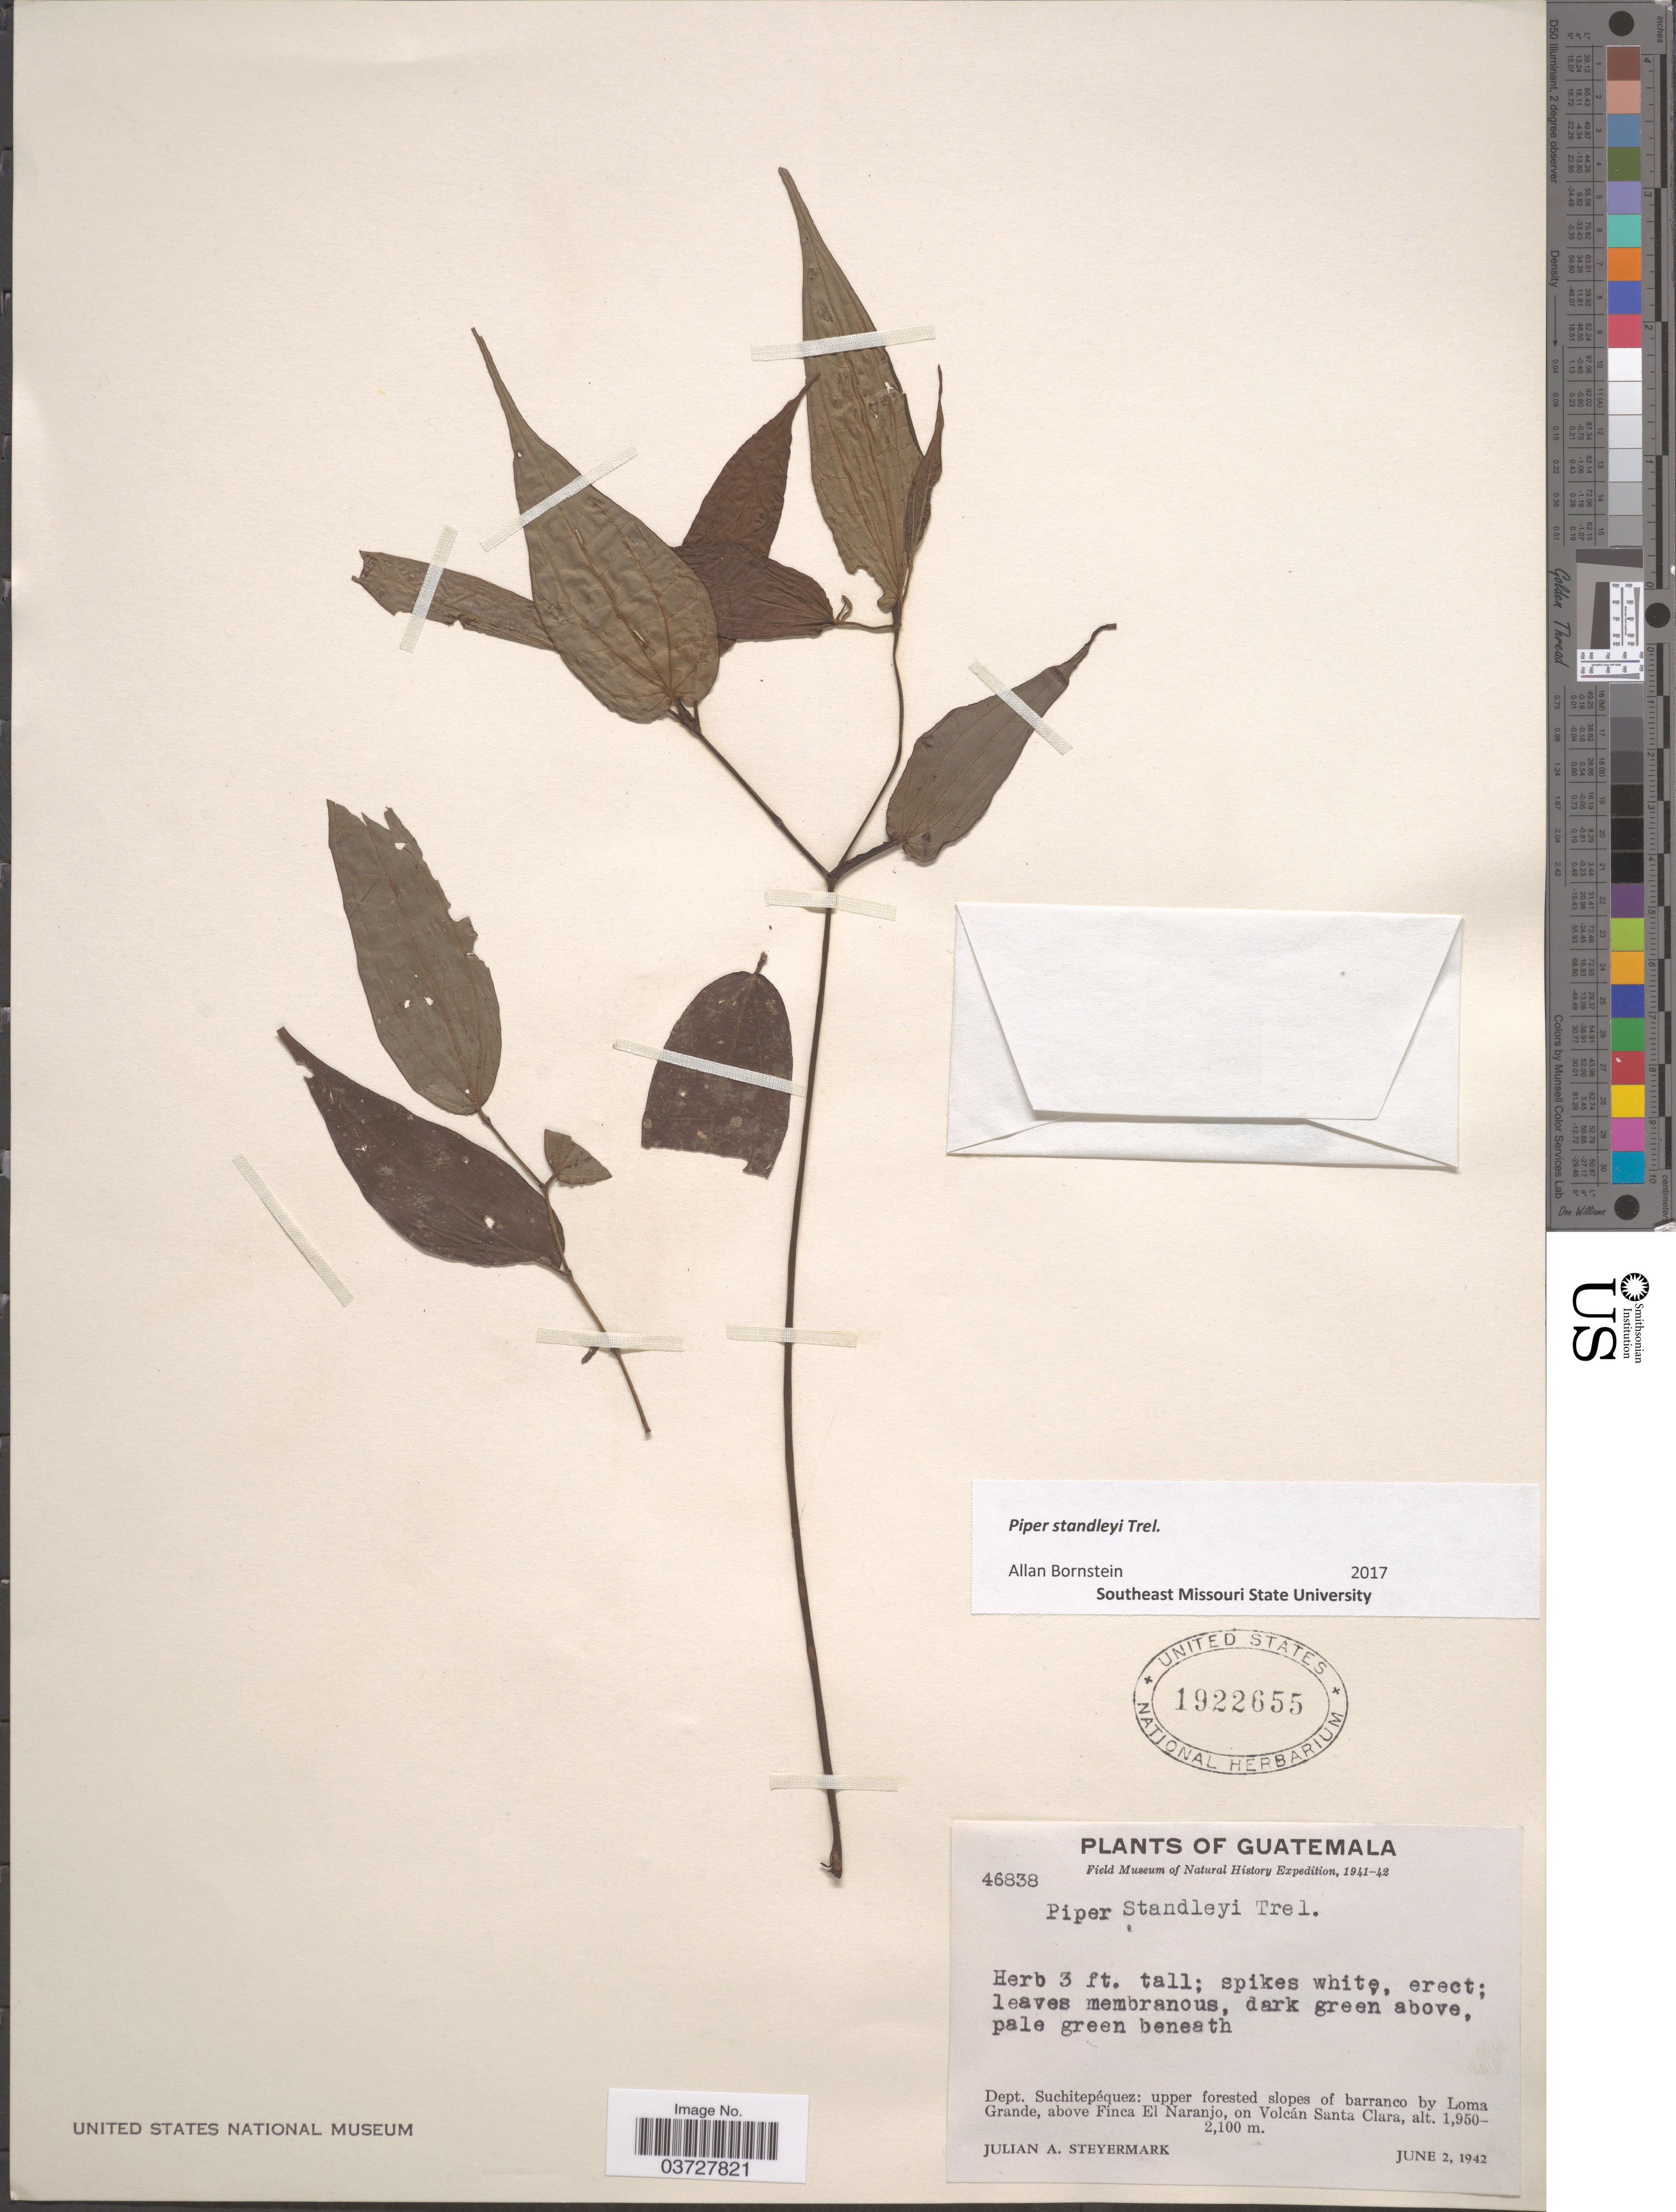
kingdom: Plantae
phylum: Tracheophyta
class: Magnoliopsida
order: Piperales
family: Piperaceae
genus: Piper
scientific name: Piper standleyi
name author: Trel.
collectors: J. Steyermark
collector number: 46838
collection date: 1942-06-02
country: Guatemala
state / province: Suchitepequez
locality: Dept. Suchitepéquez: upper forested slopes of barranco by Loma Grande, above Finca El Naranjo, on Volcán Santa Clara.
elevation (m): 1950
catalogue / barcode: US 1922655